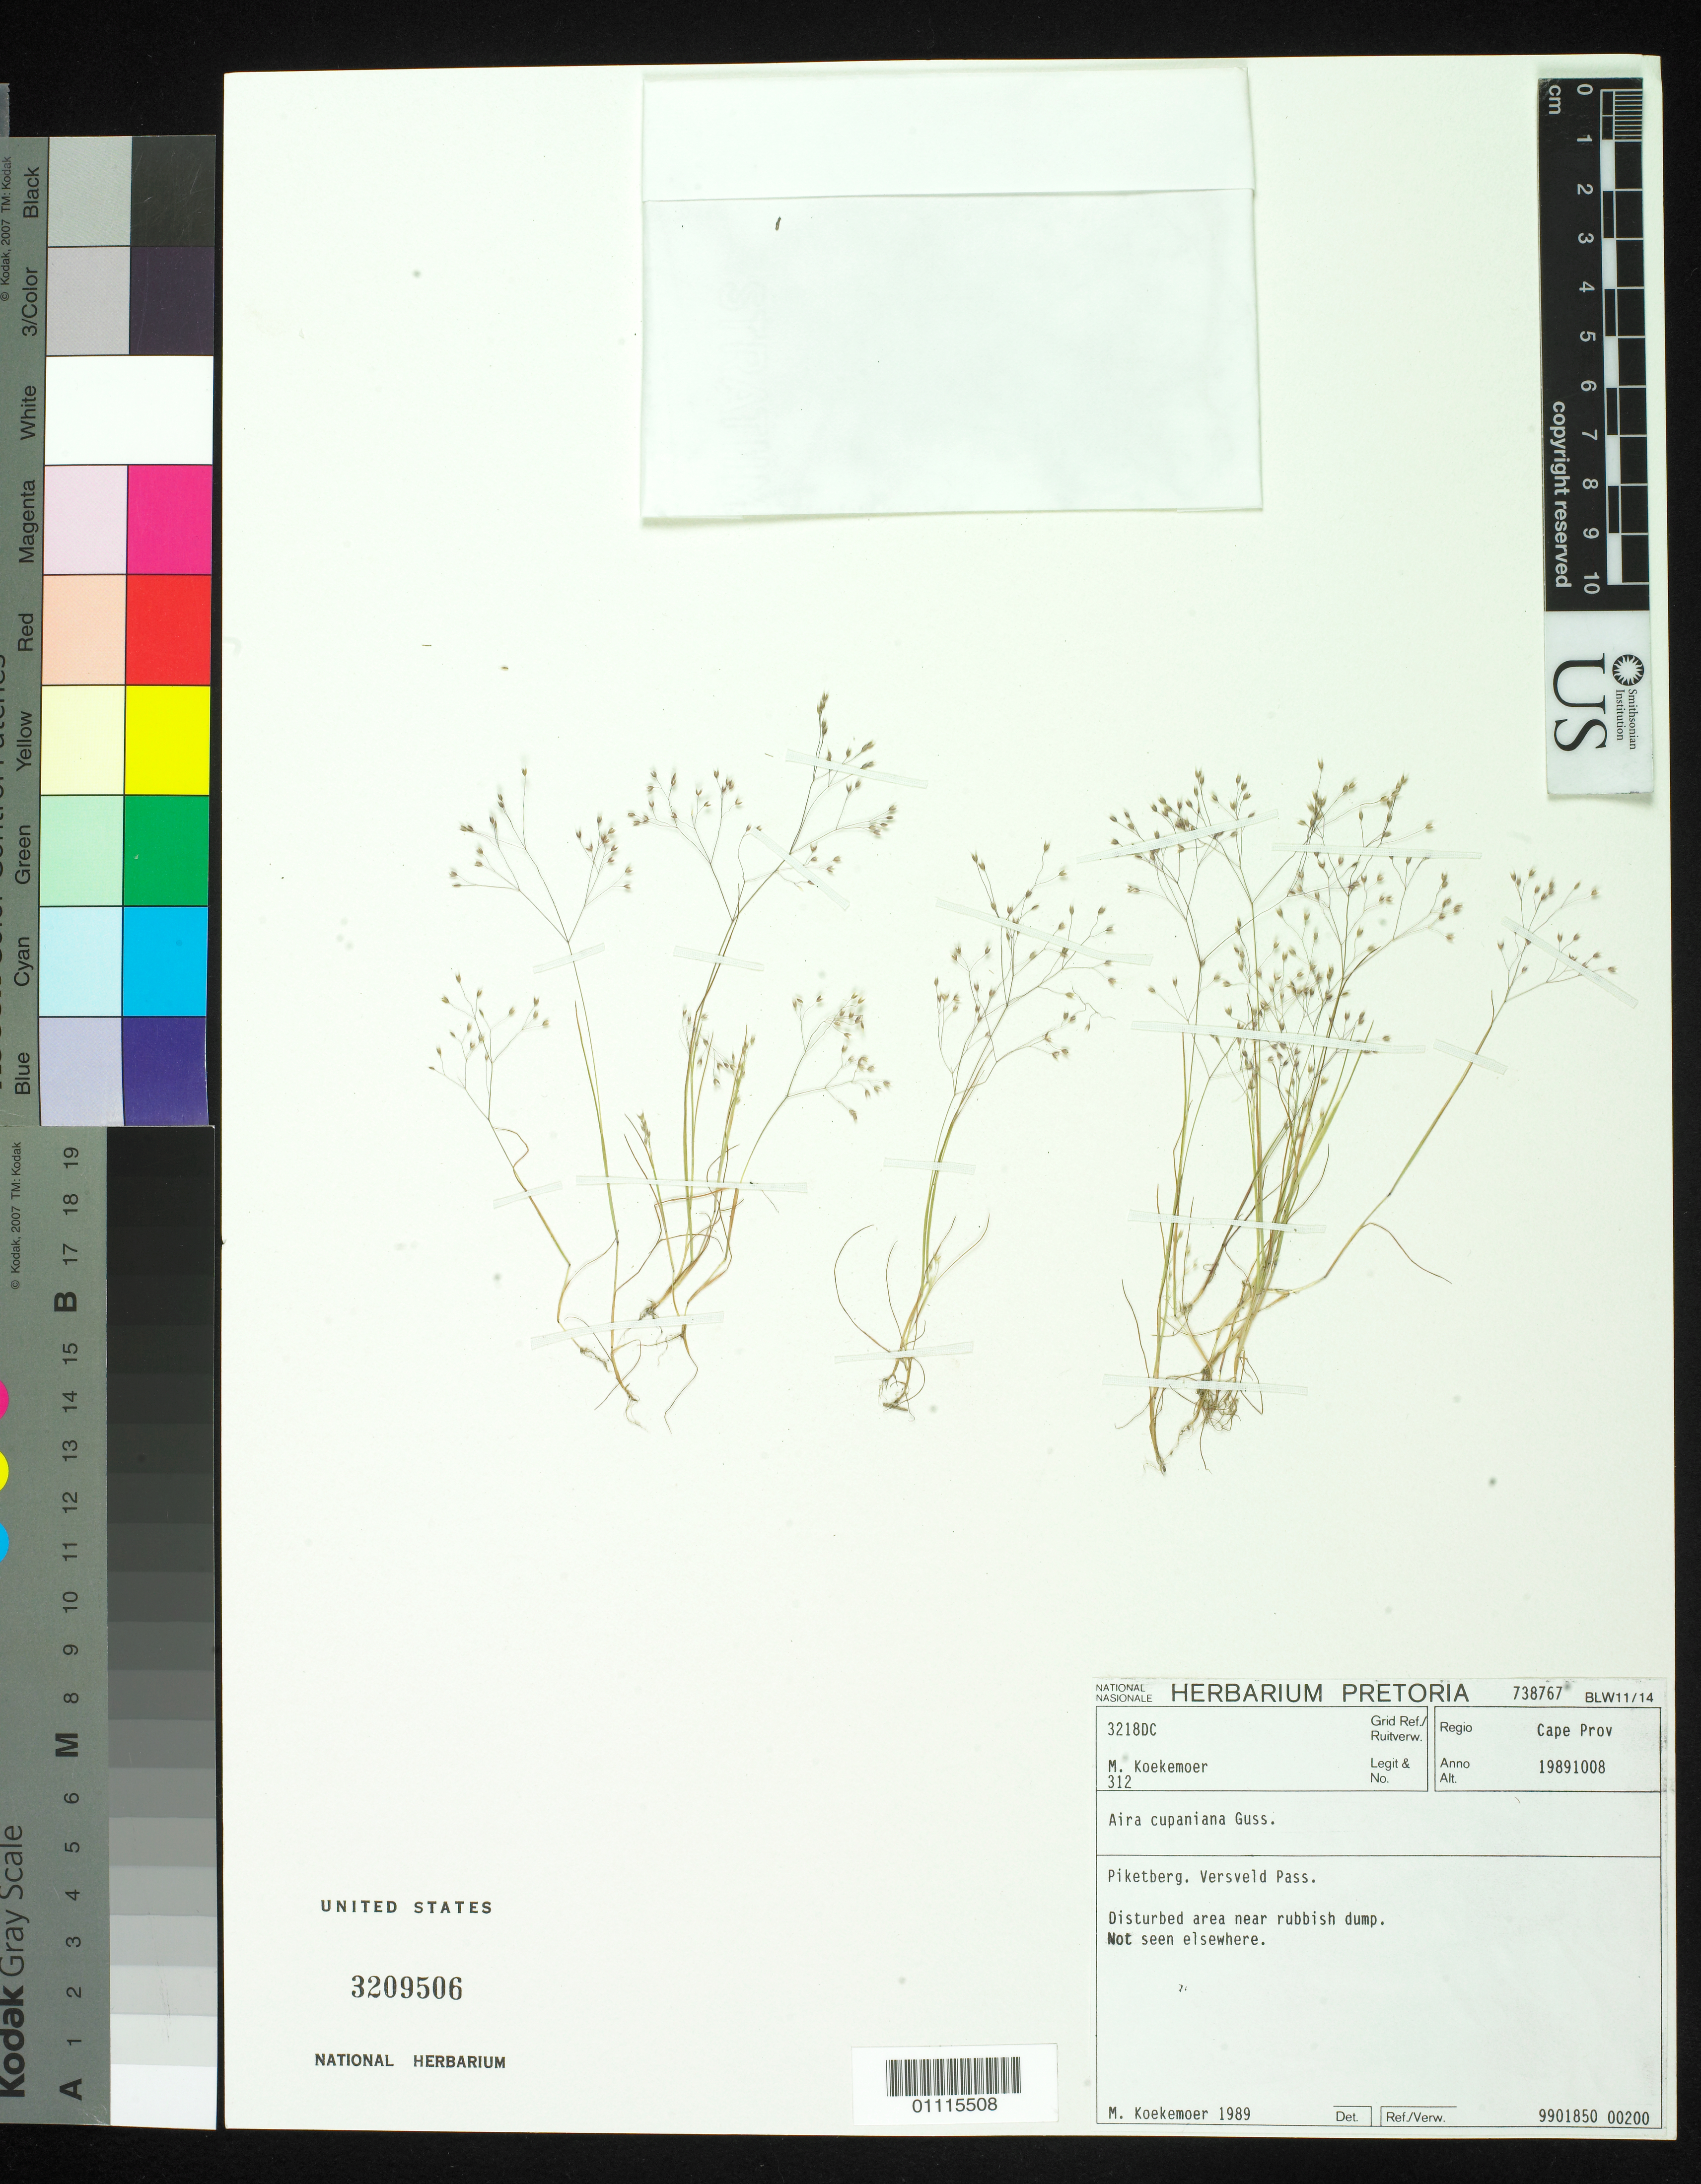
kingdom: Plantae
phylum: Tracheophyta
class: Liliopsida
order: Poales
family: Poaceae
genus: Aira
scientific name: Aira cupaniana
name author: Gussone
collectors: M. Koekemoer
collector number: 312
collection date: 1989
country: South Africa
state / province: Western Cape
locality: Piketberg. Versveld Pass.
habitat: Disturbed area near rubbish dump.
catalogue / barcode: US 3209506